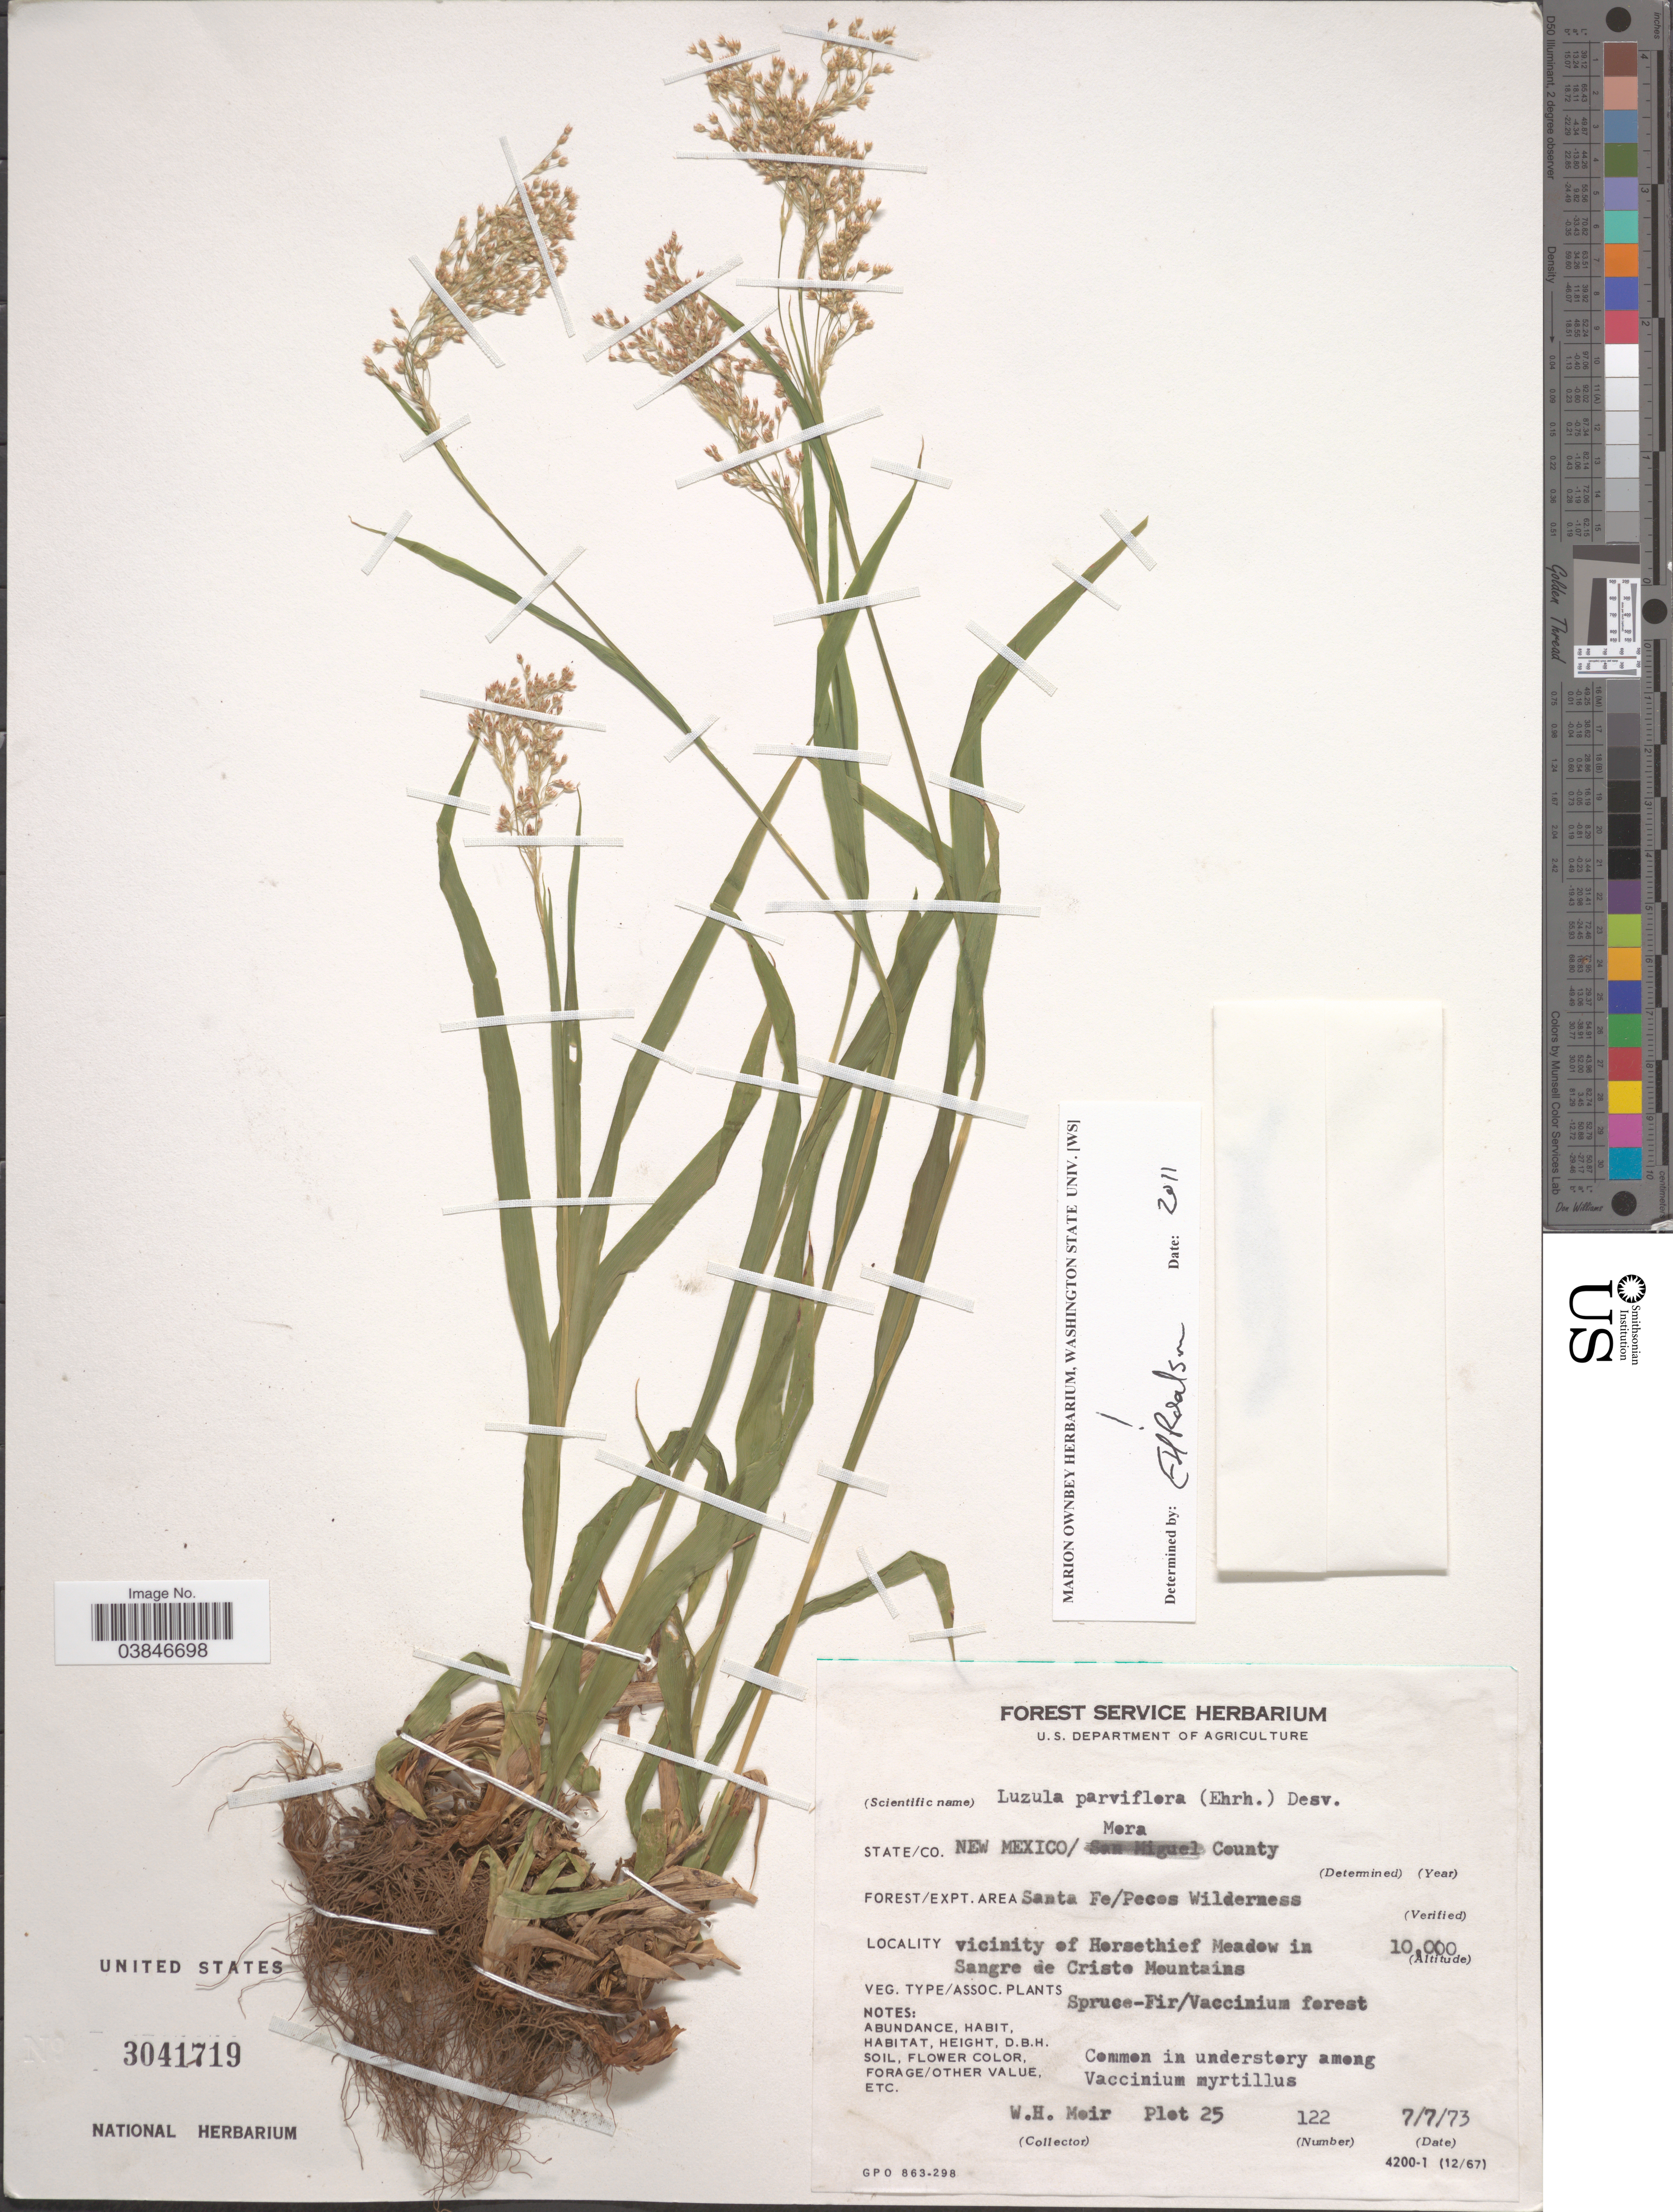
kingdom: Plantae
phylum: Tracheophyta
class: Liliopsida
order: Poales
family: Juncaceae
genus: Luzula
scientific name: Luzula parviflora subsp. parviflora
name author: (Ehrh.) Desv.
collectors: W. Moir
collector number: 122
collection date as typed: Transcribed d/m/y: 7/7/73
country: United States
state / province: New Mexico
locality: Mora County. Forest/Expt. Area Santa Fe/Pecos Wilderness. Vicinity of Horsethief Meadow in Sangre de Cristo Mountains.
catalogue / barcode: US 3041719